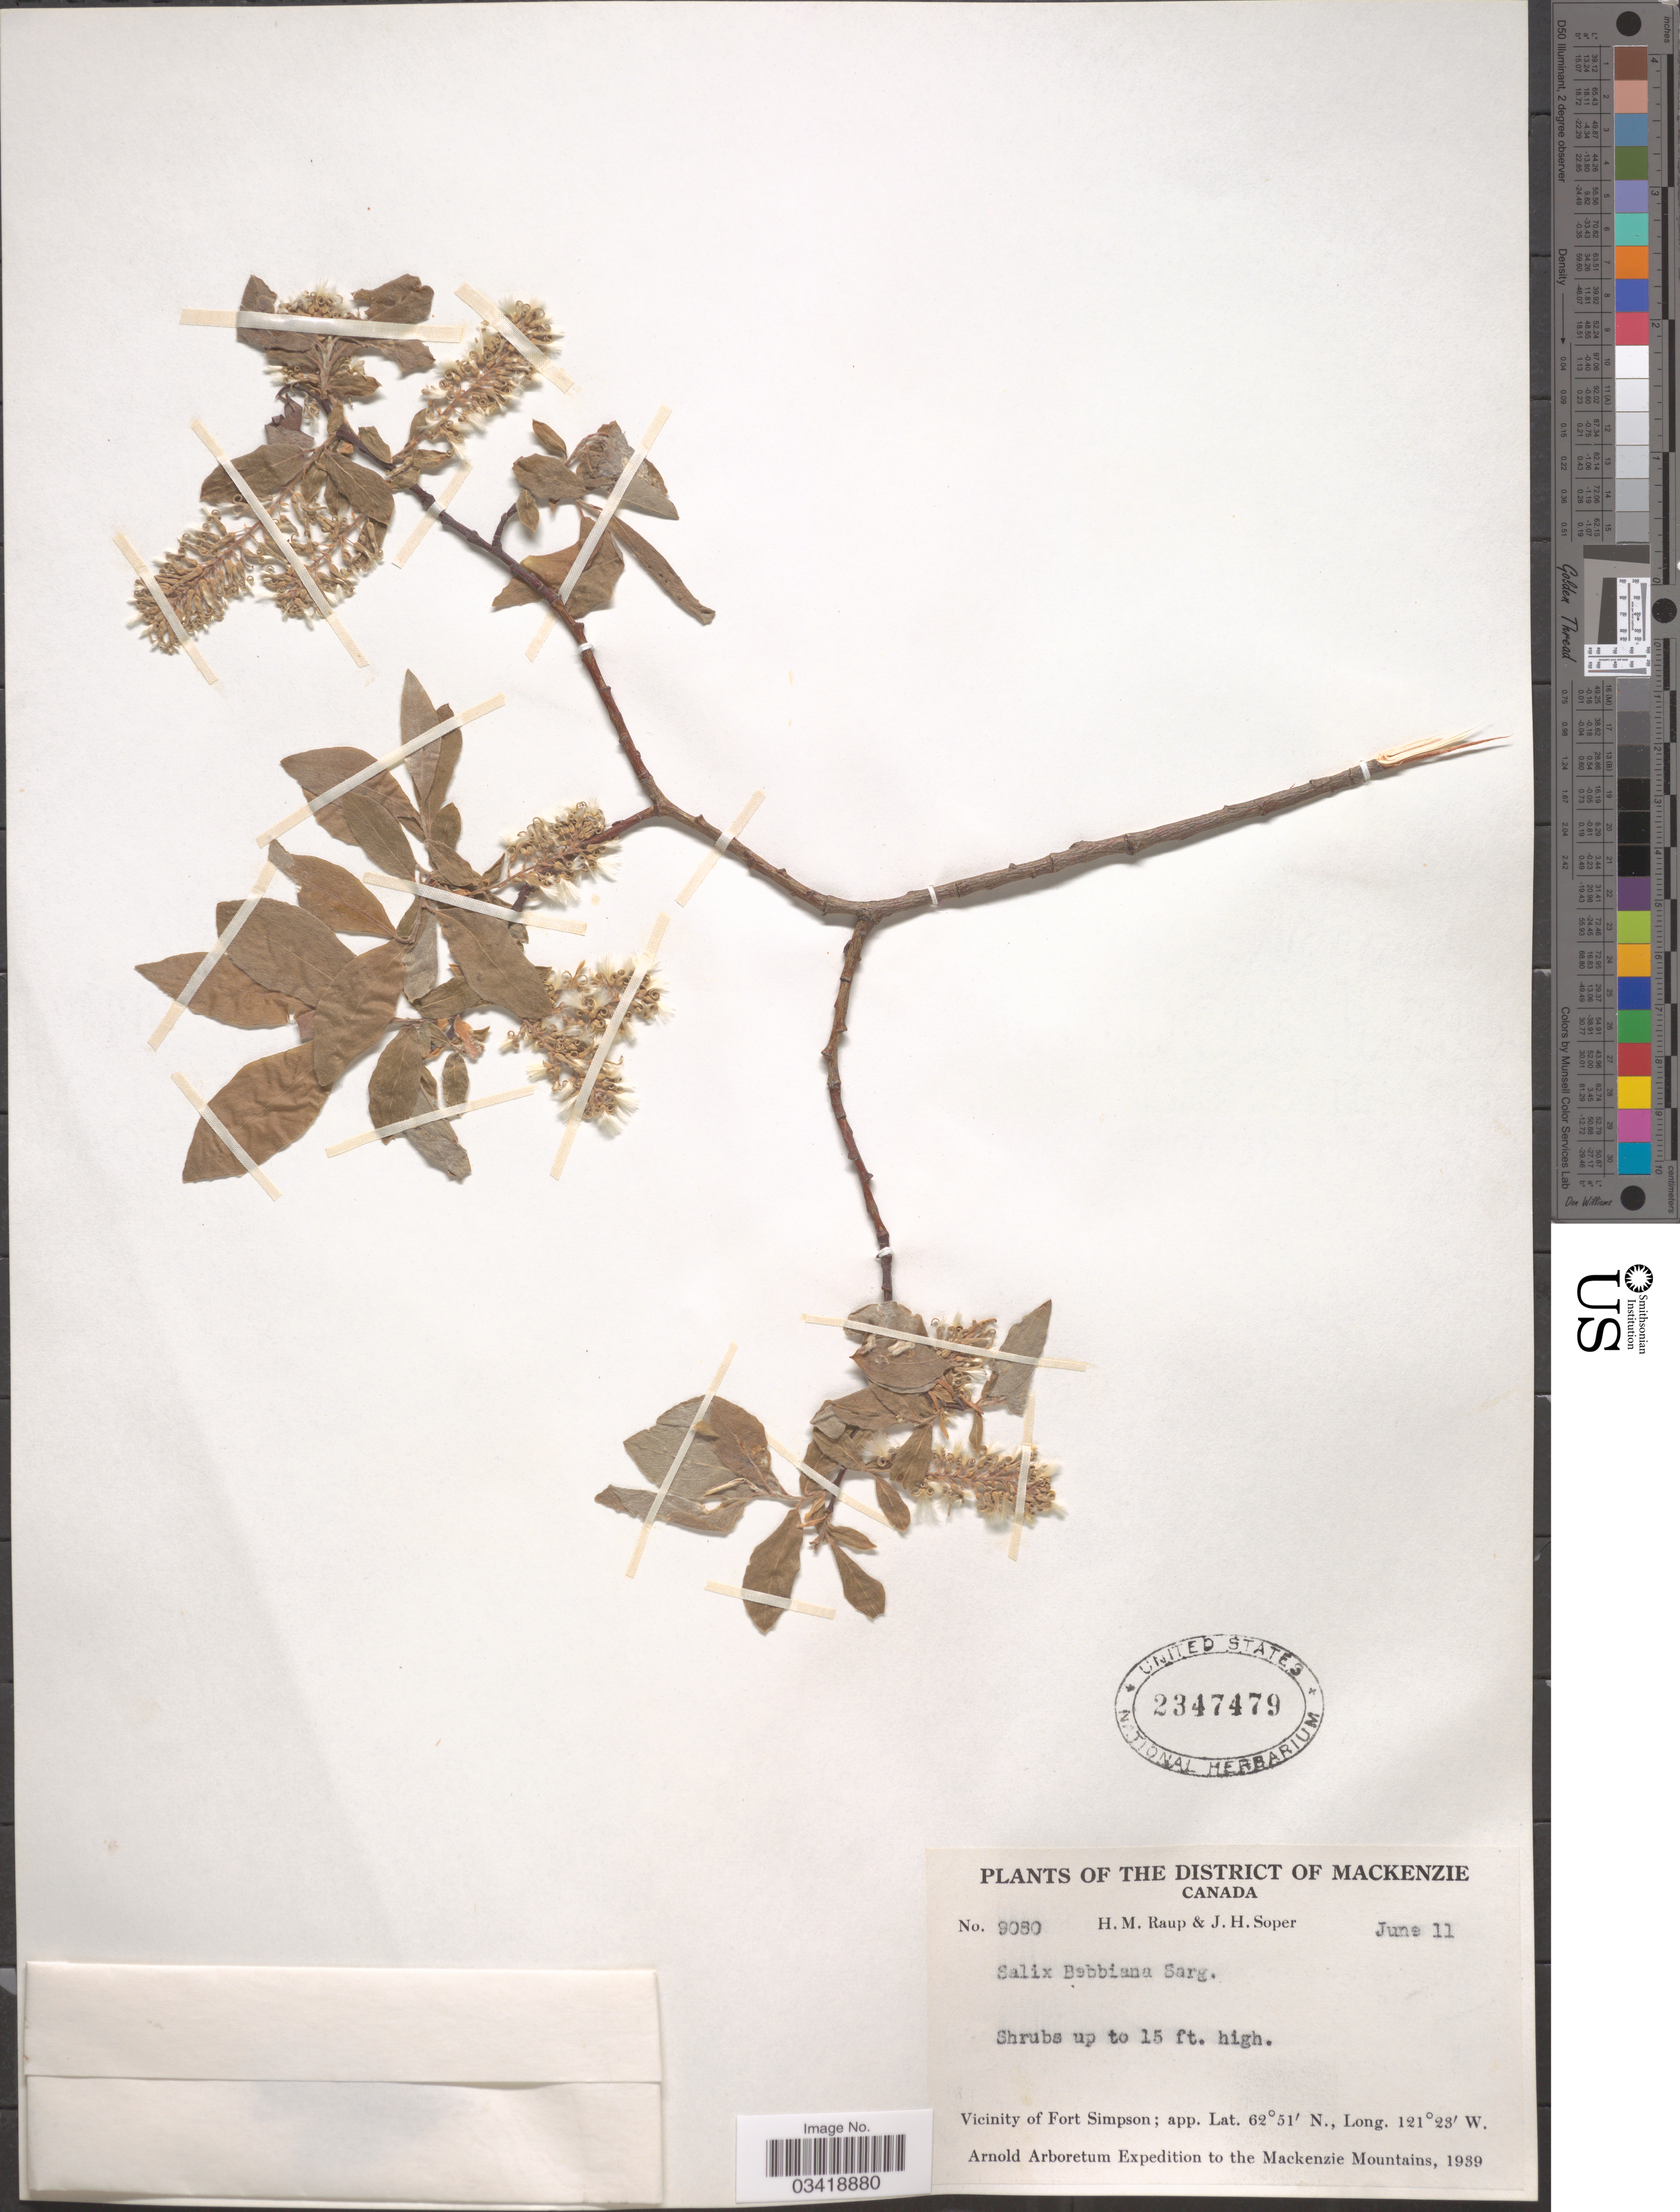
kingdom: Plantae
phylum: Tracheophyta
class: Magnoliopsida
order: Malpighiales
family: Salicaceae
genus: Salix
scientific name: Salix bebbiana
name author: Sarg.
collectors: H. Raup & J. H. Soper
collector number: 9080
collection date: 1939-06-11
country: Canada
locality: The District of Mackenzie. Vicinity of Fort Simpson. The Mackenzie Mountains.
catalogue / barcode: US 2347479